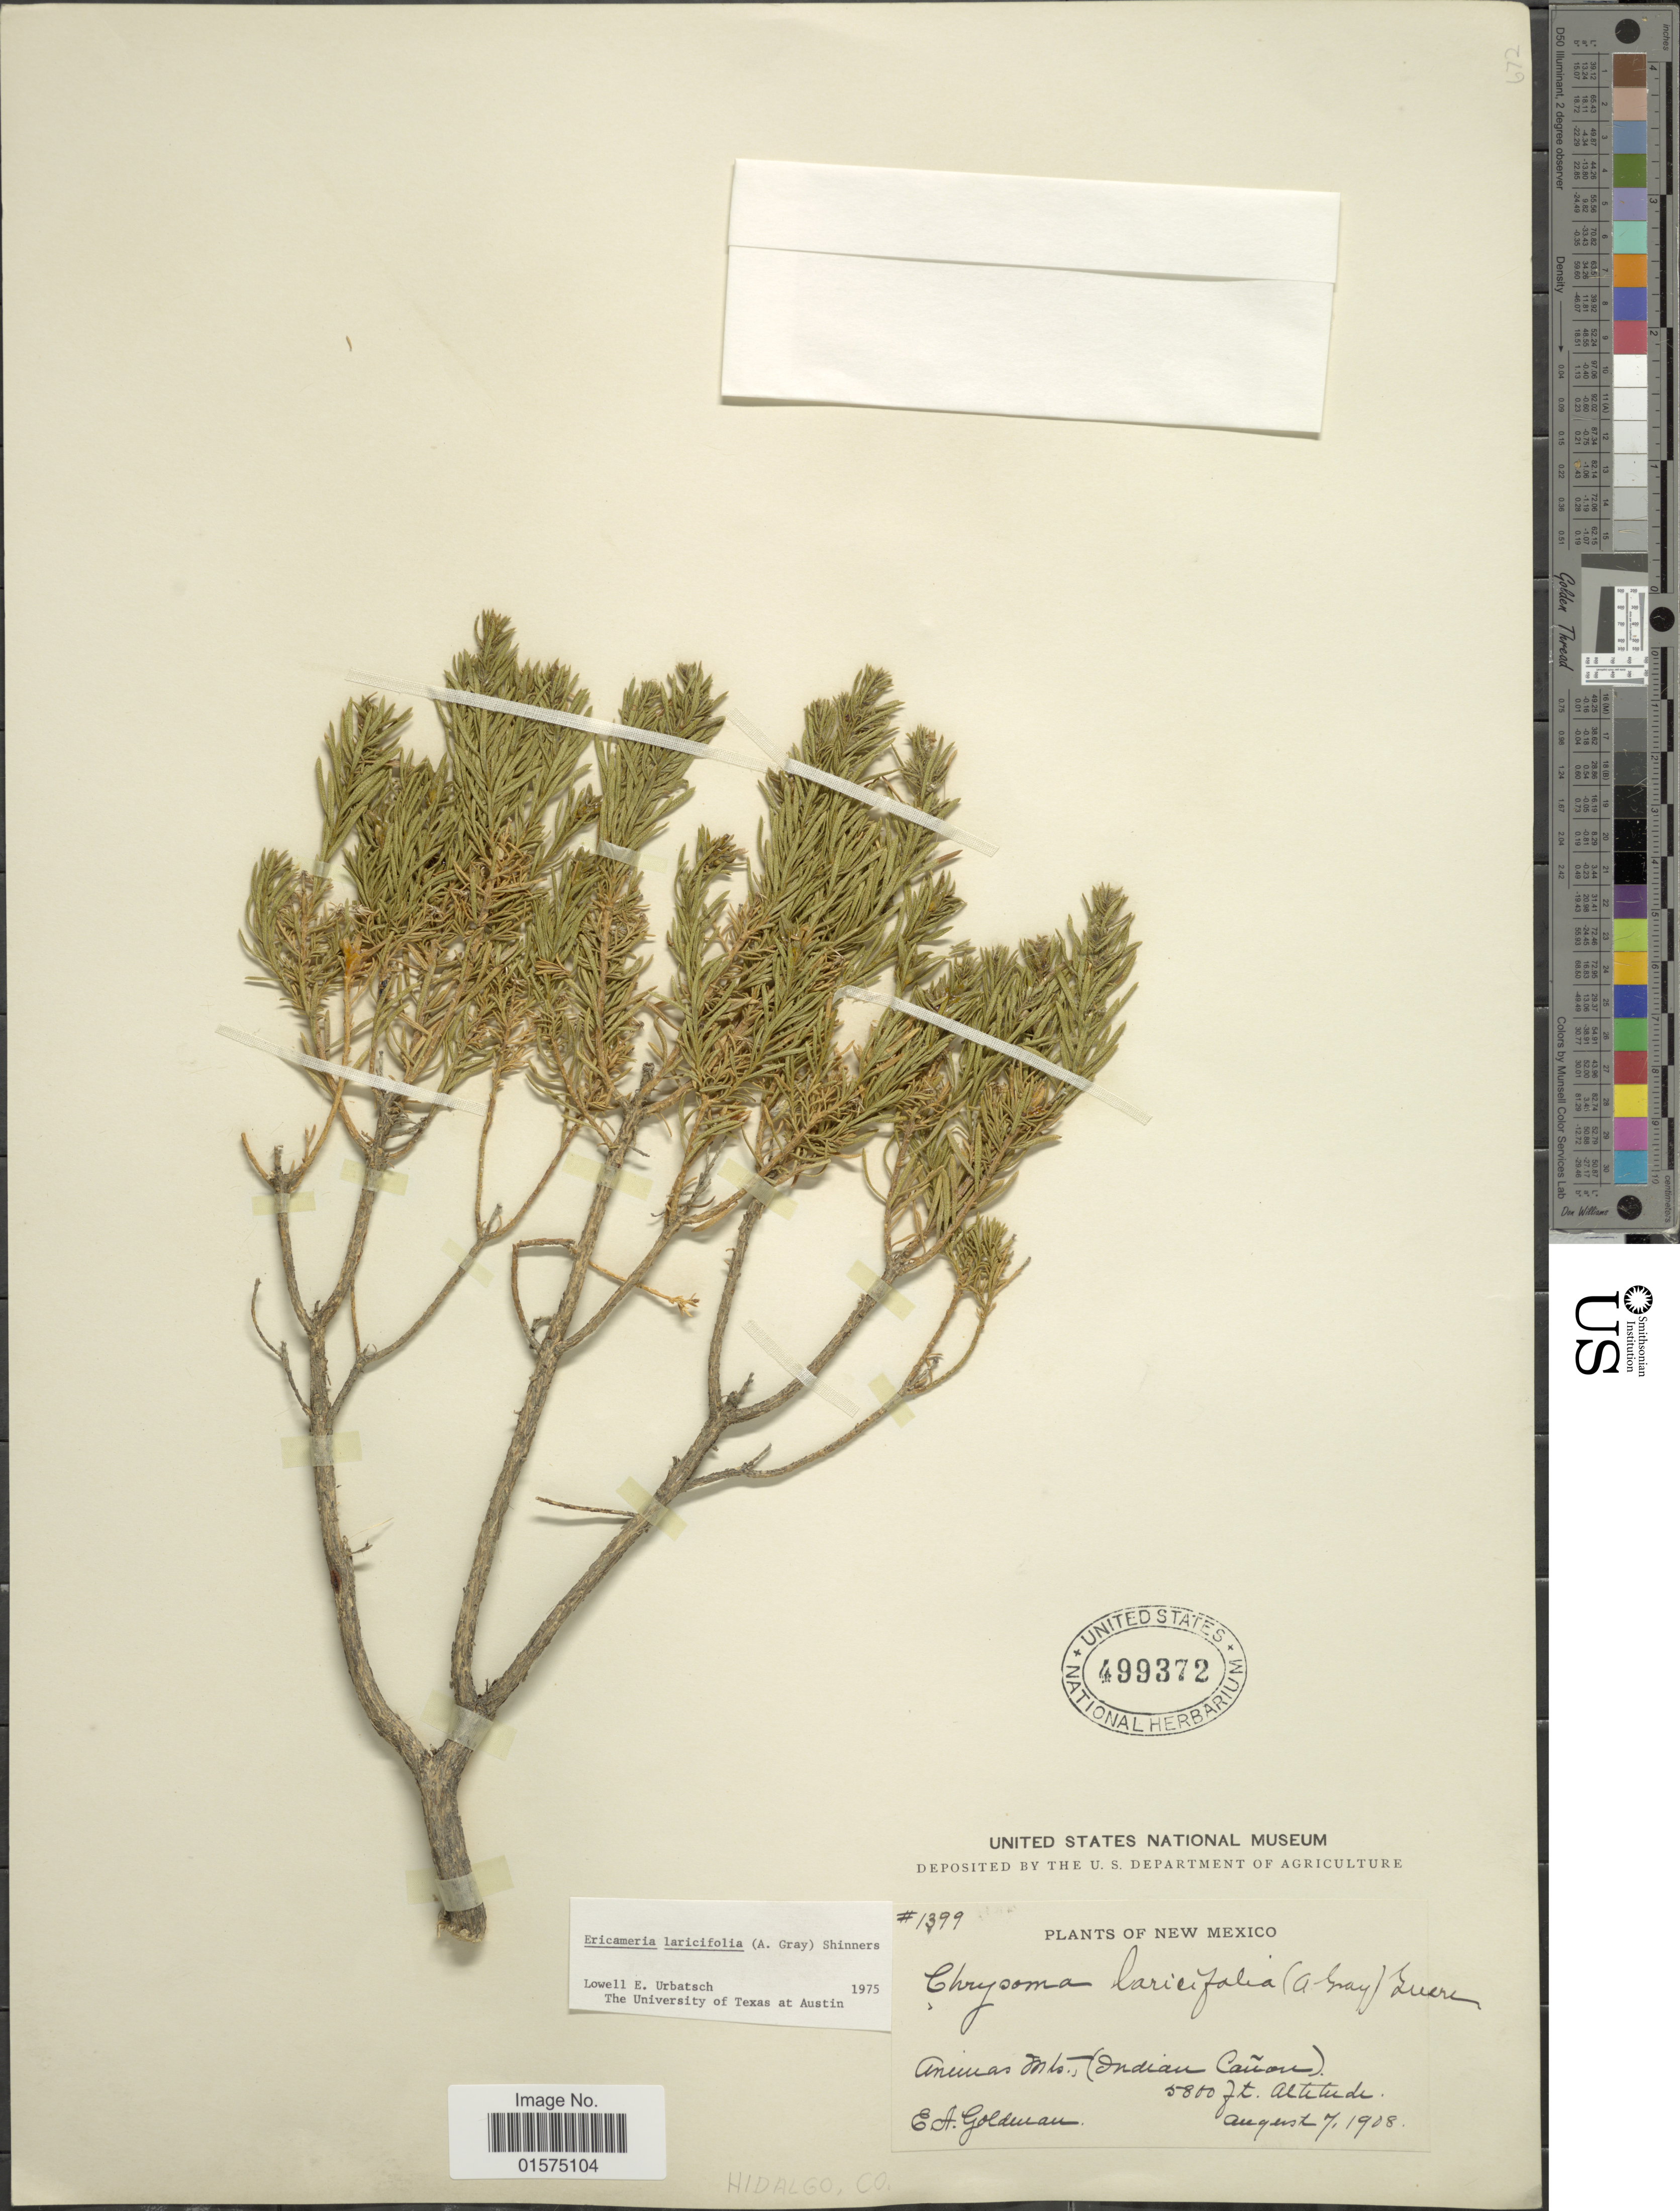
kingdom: Plantae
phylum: Tracheophyta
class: Magnoliopsida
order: Asterales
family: Asteraceae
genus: Ericameria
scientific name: Ericameria laricifolia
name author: (A. Gray) Shinners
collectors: E. A. Goldman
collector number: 1399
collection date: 1908-08-07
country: United States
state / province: New Mexico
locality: Animas Mts. (Indian Cañon)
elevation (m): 1768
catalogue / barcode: US 499372